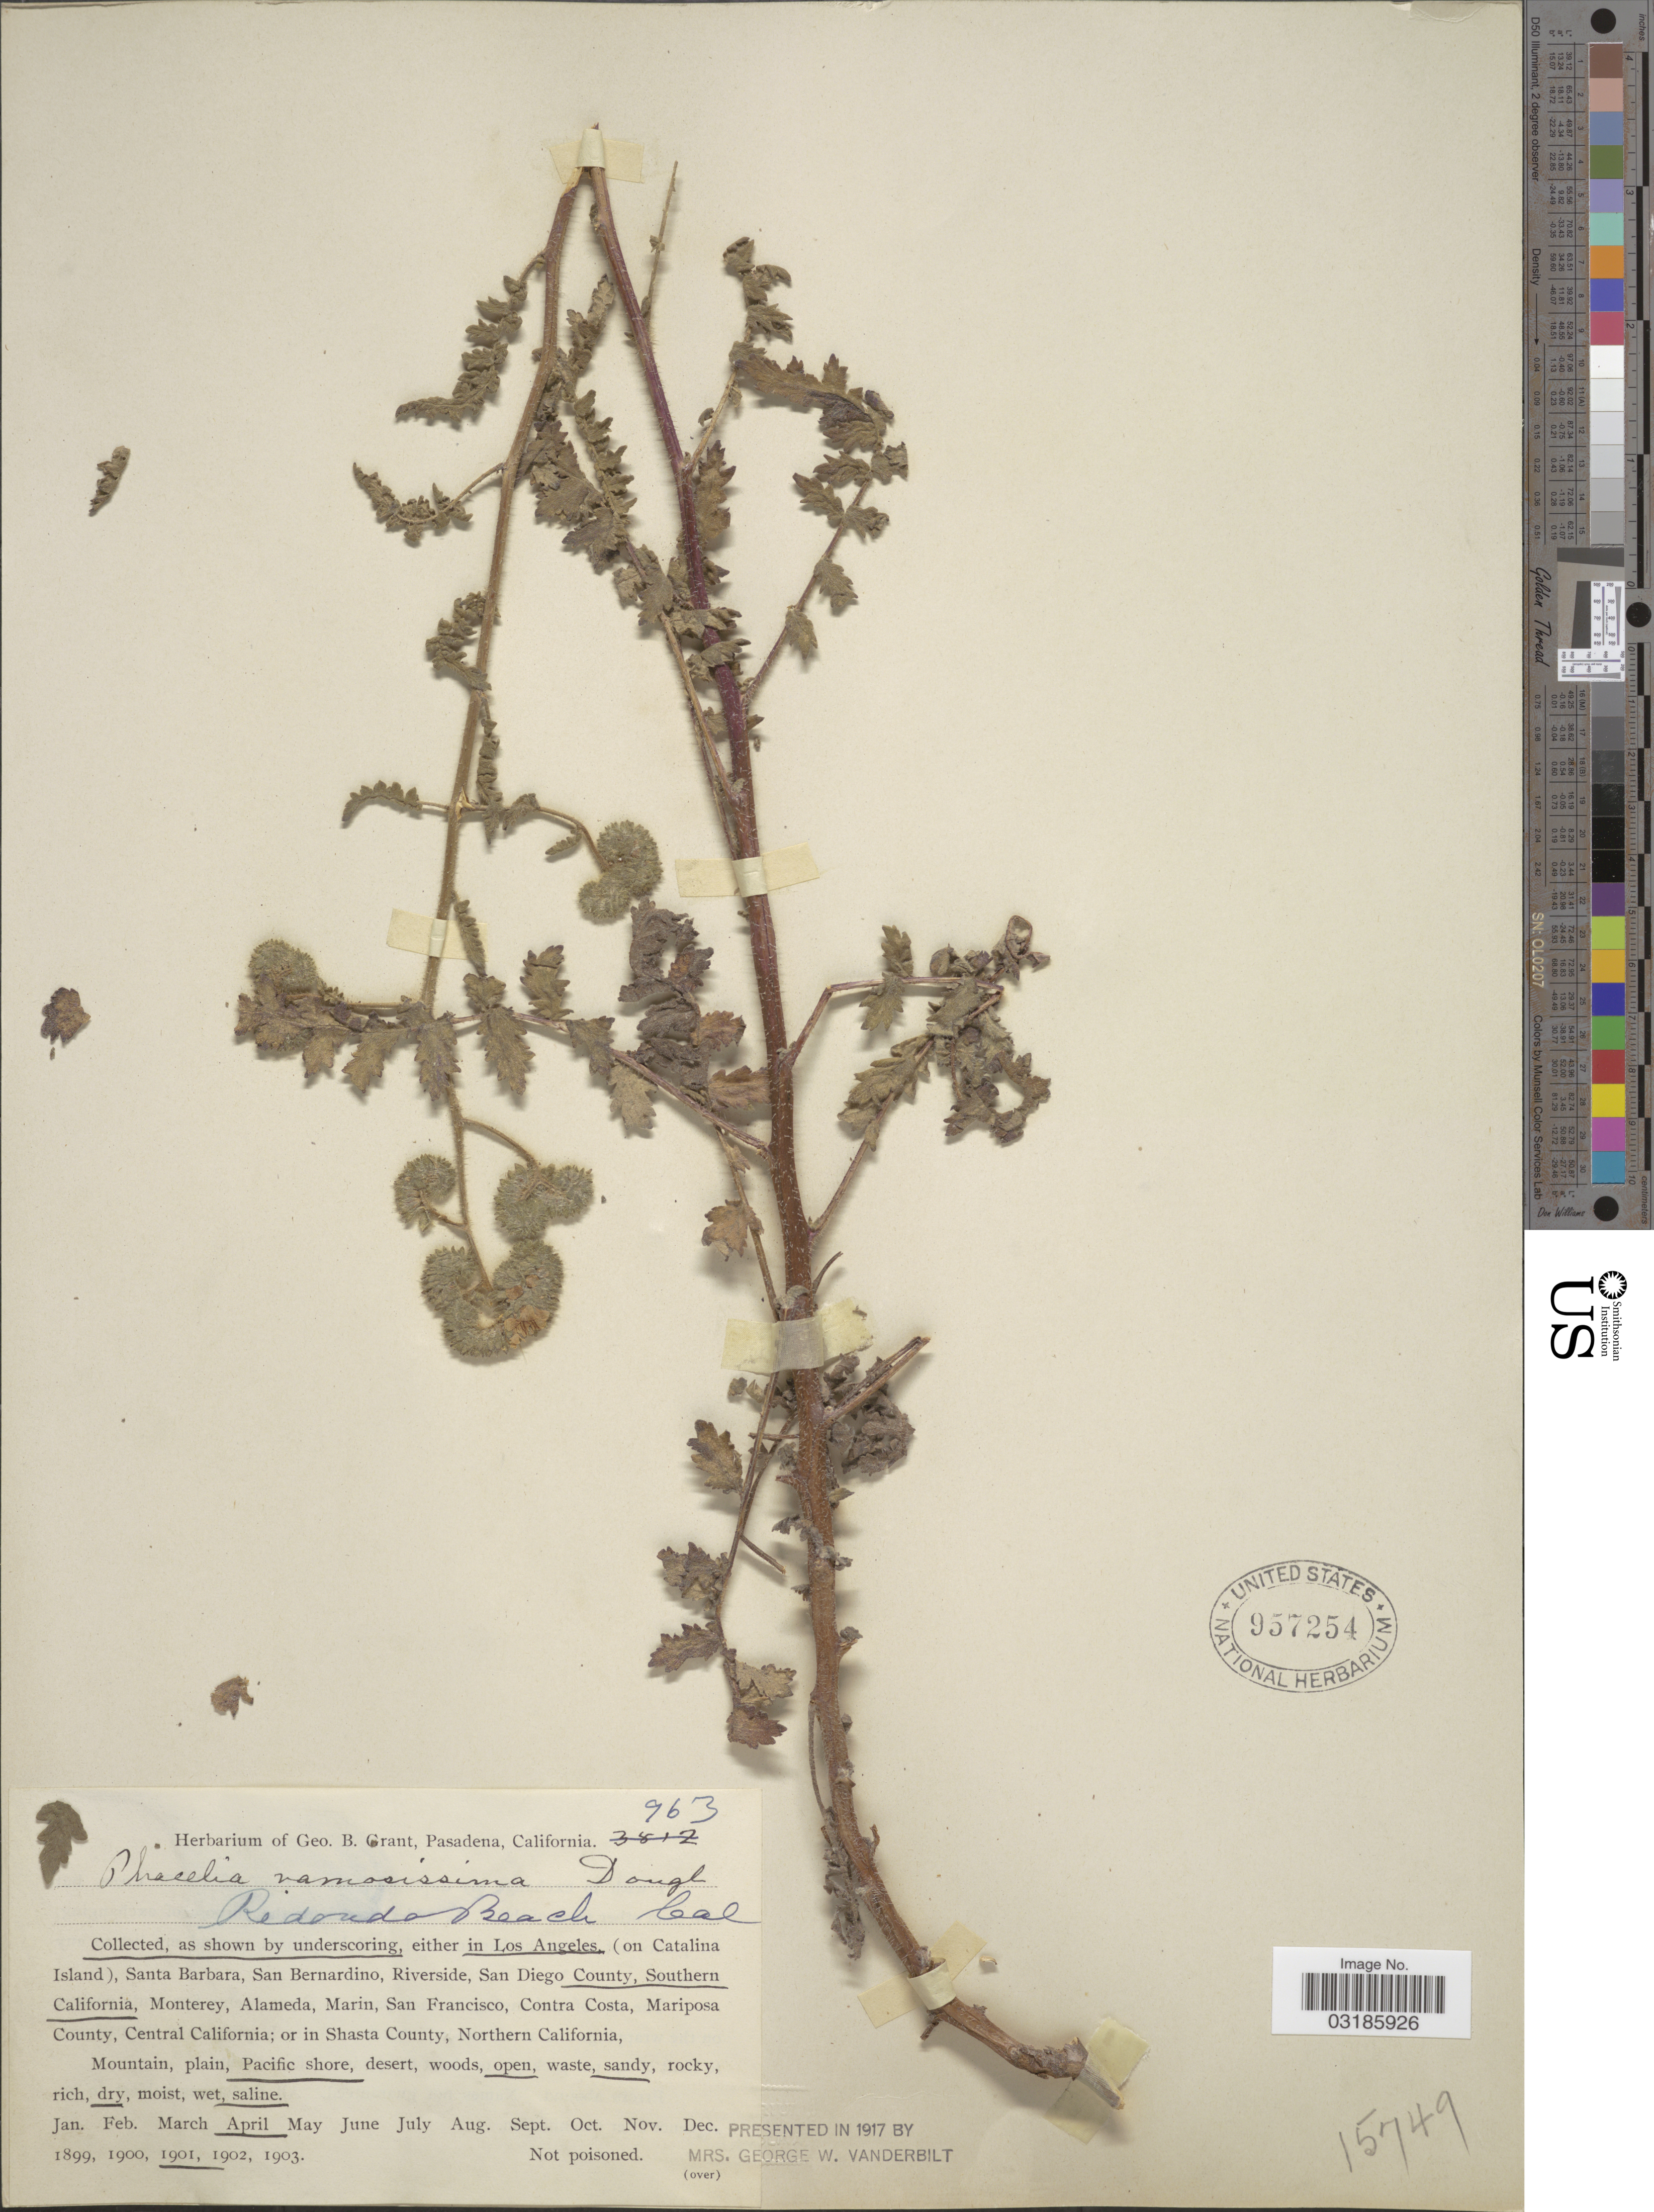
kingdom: Plantae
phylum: Tracheophyta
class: Magnoliopsida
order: Boraginales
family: Hydrophyllaceae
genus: Phacelia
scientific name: Phacelia ramosissima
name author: Douglas ex Lehm.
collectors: ex herb. Geo. B. Grant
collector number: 963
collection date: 1901-04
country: United States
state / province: California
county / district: Los Angeles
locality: Redondo Beach. In Los Angeles County, Southern California. Pacific shore.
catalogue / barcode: US 957254